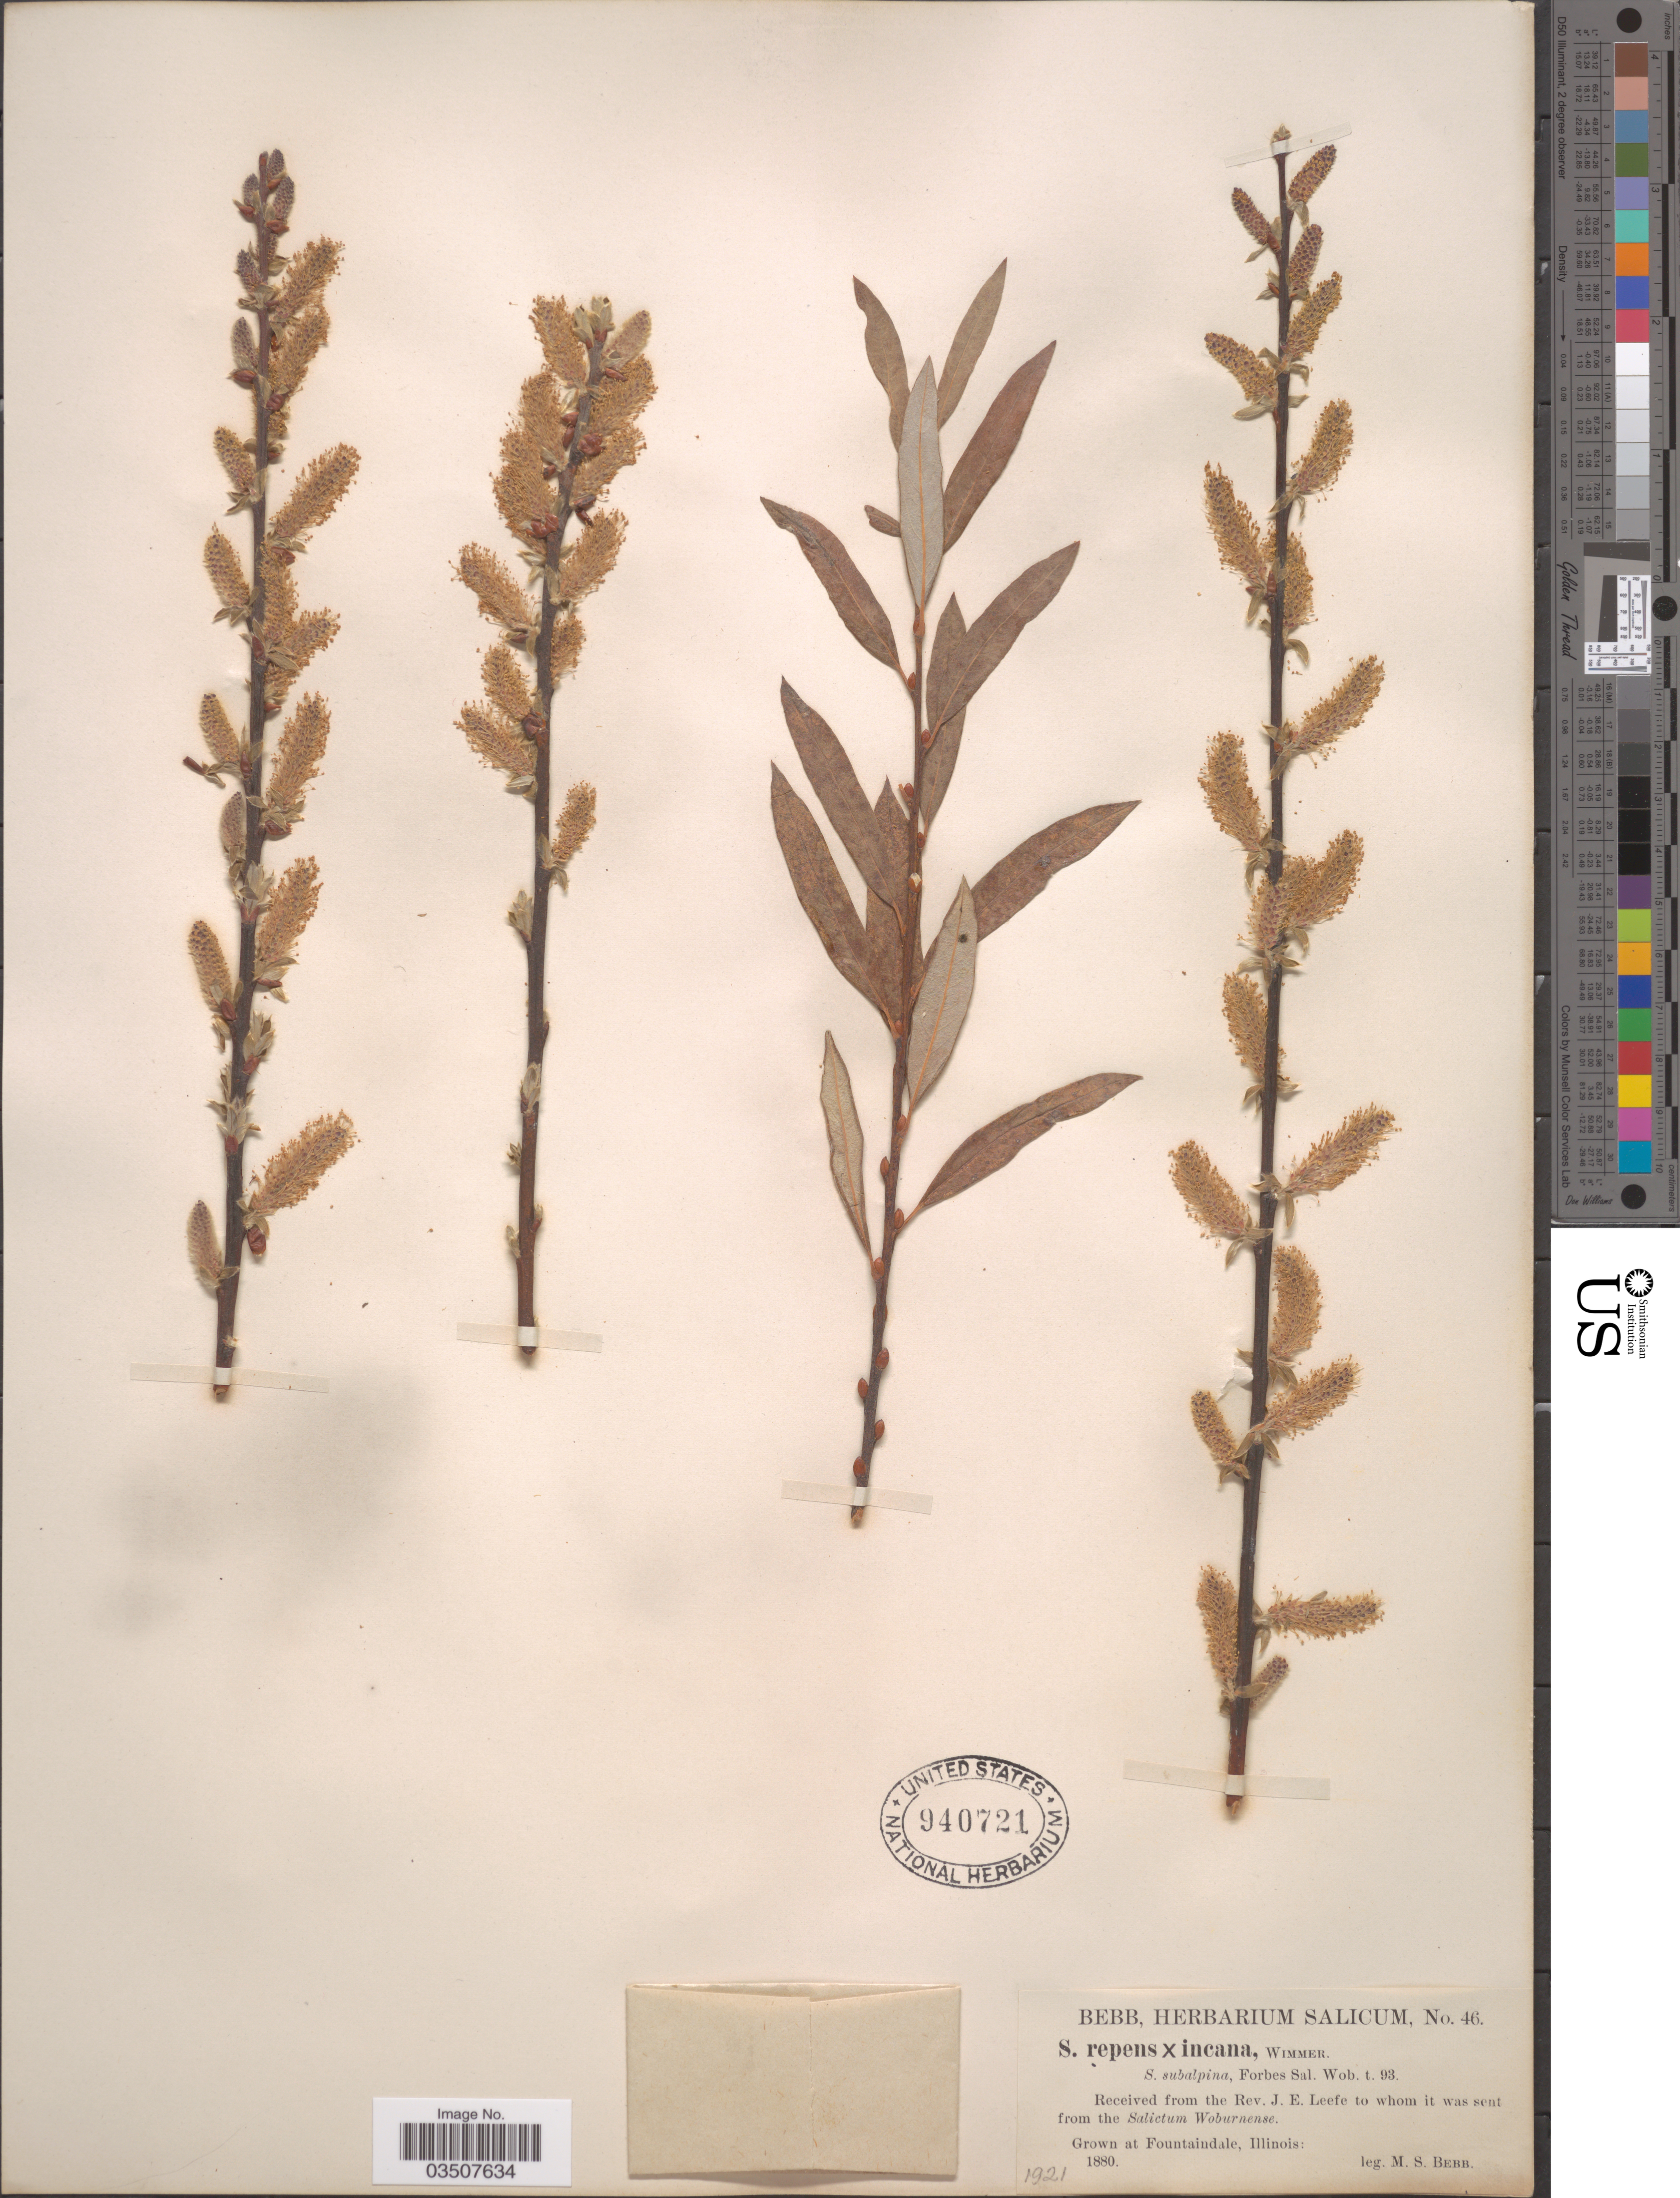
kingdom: Plantae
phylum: Tracheophyta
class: Magnoliopsida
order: Malpighiales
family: Salicaceae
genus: Salix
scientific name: Salix repens x S. incana Michx.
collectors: M. Bebb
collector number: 46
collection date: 1880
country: United States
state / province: Illinois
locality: Grown at Fountaindale.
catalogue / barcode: US 940721